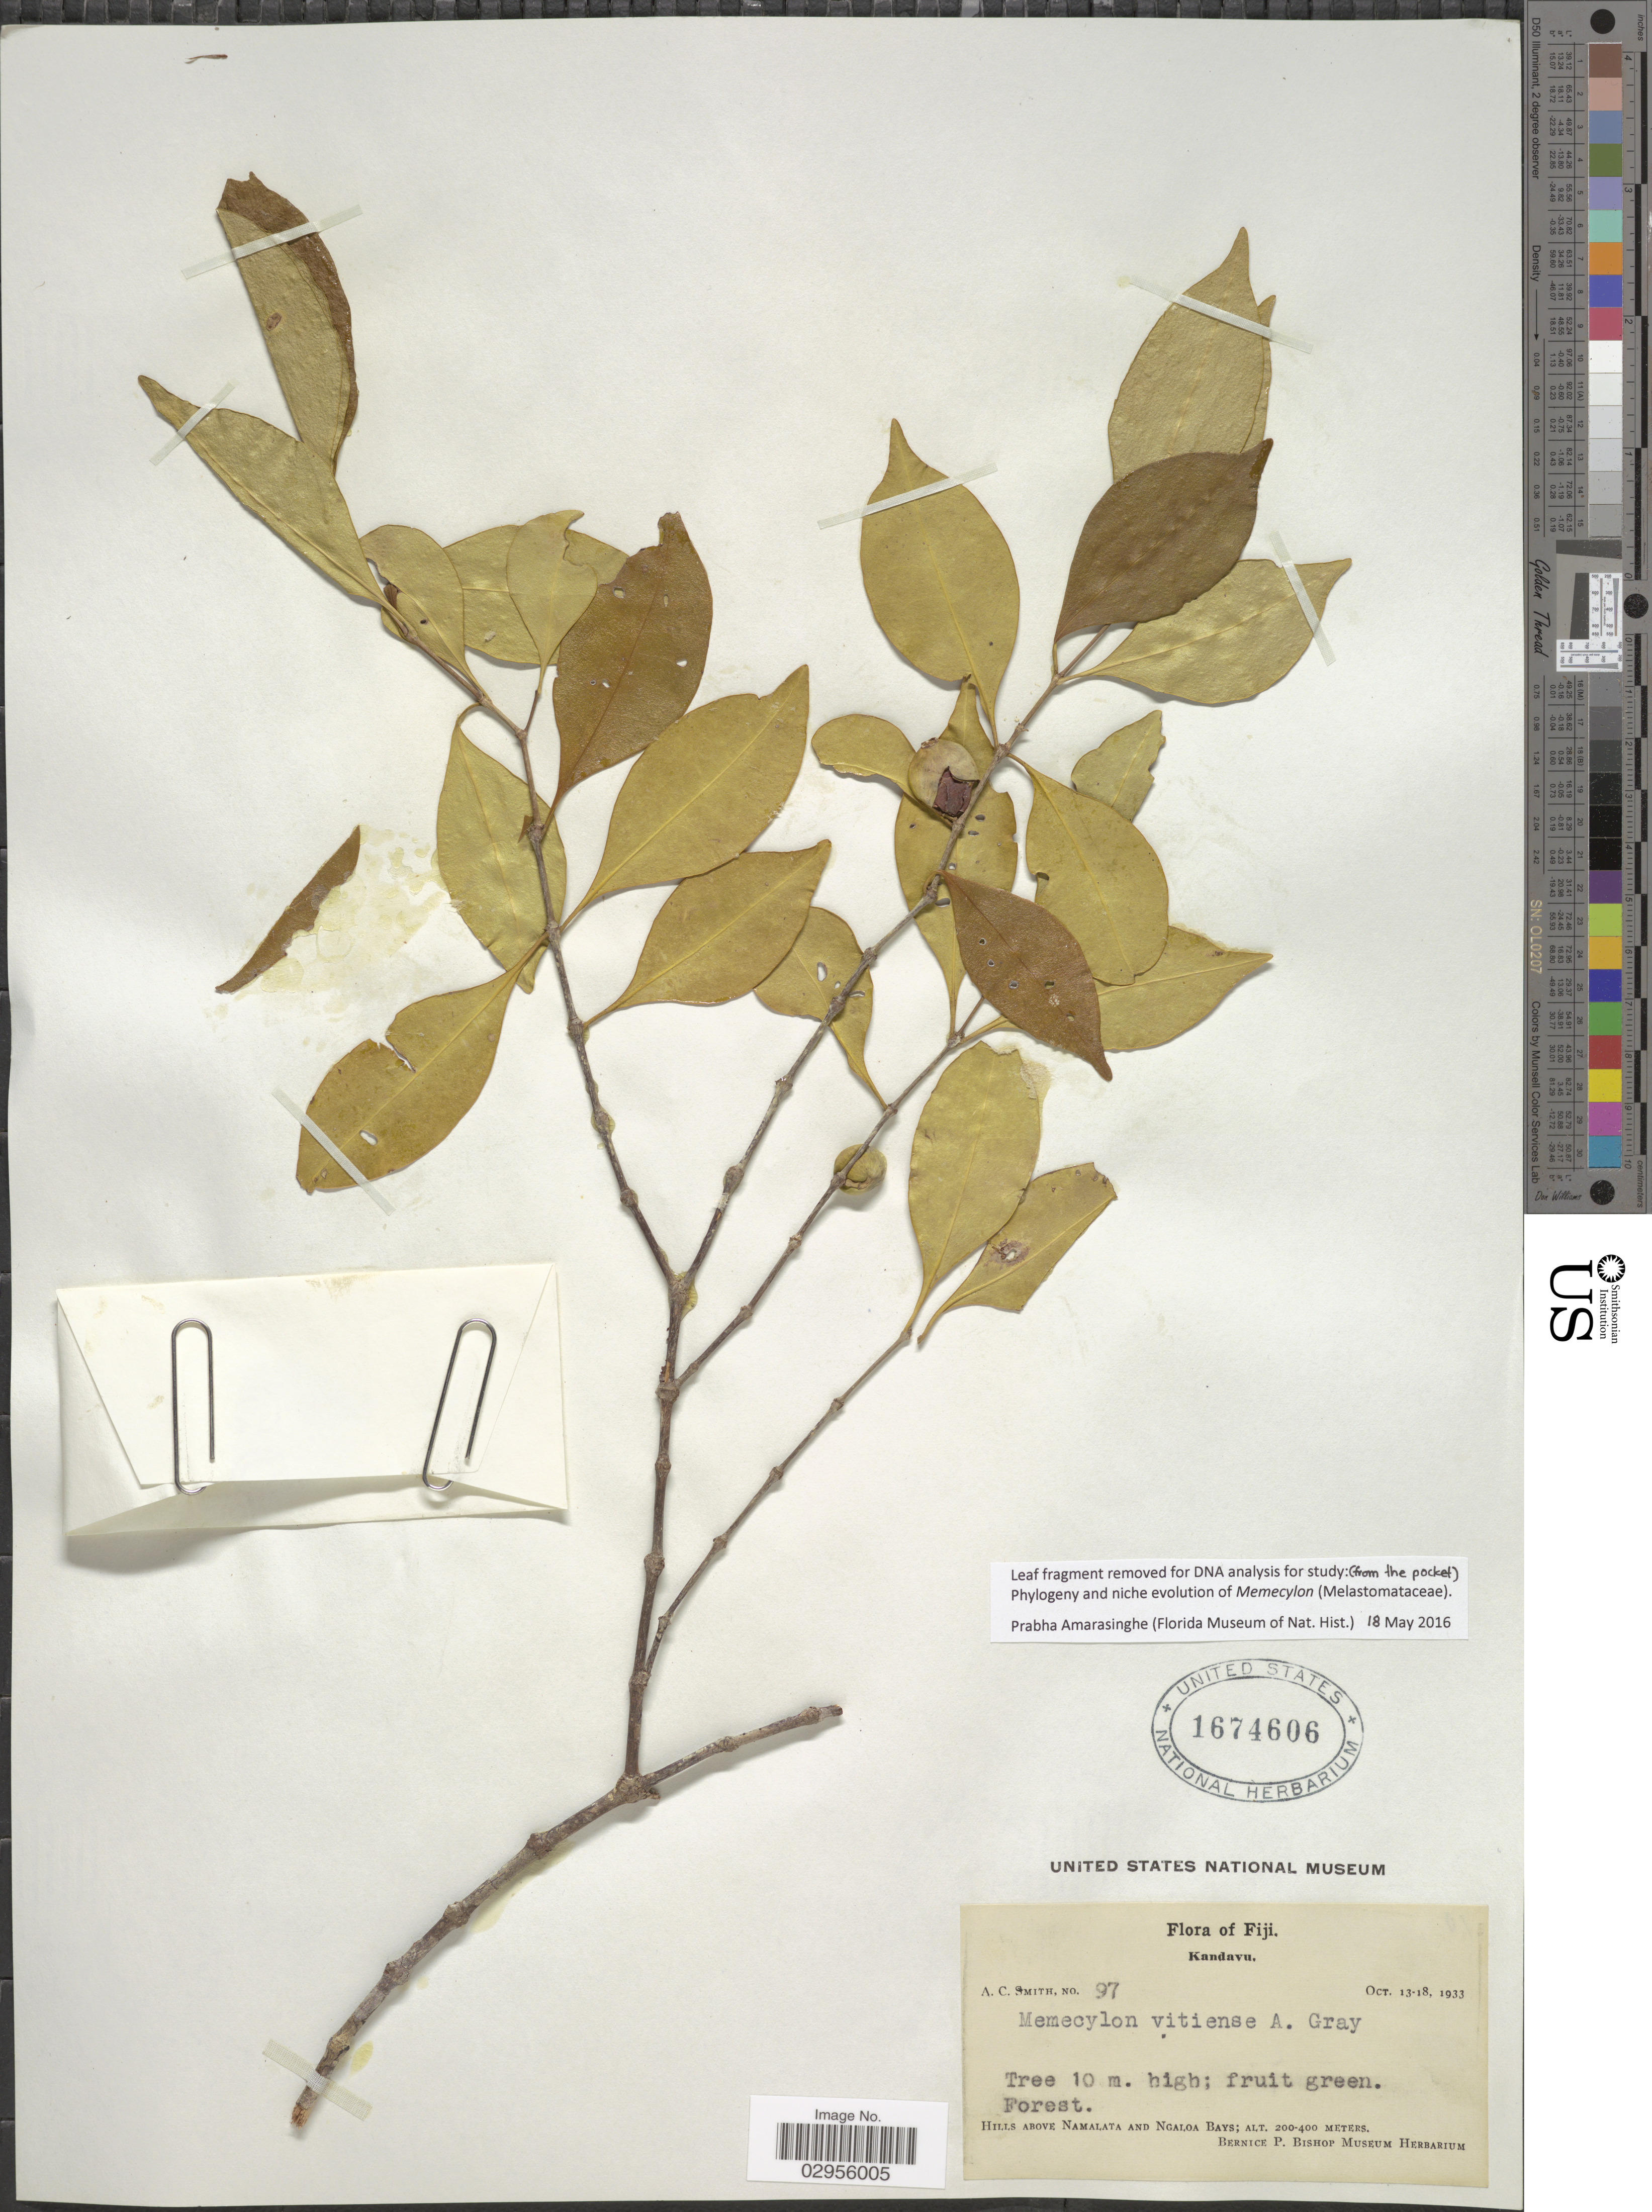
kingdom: Plantae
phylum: Tracheophyta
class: Magnoliopsida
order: Myrtales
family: Melastomataceae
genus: Memecylon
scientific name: Memecylon vitiense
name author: A. Gray in Wilkes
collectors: A. C. Smith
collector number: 97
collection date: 1933-10-13/1933-10-18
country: Fiji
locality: Kandavu. Hills above Namalata and Ngaloa Bays.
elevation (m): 200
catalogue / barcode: US 1674606